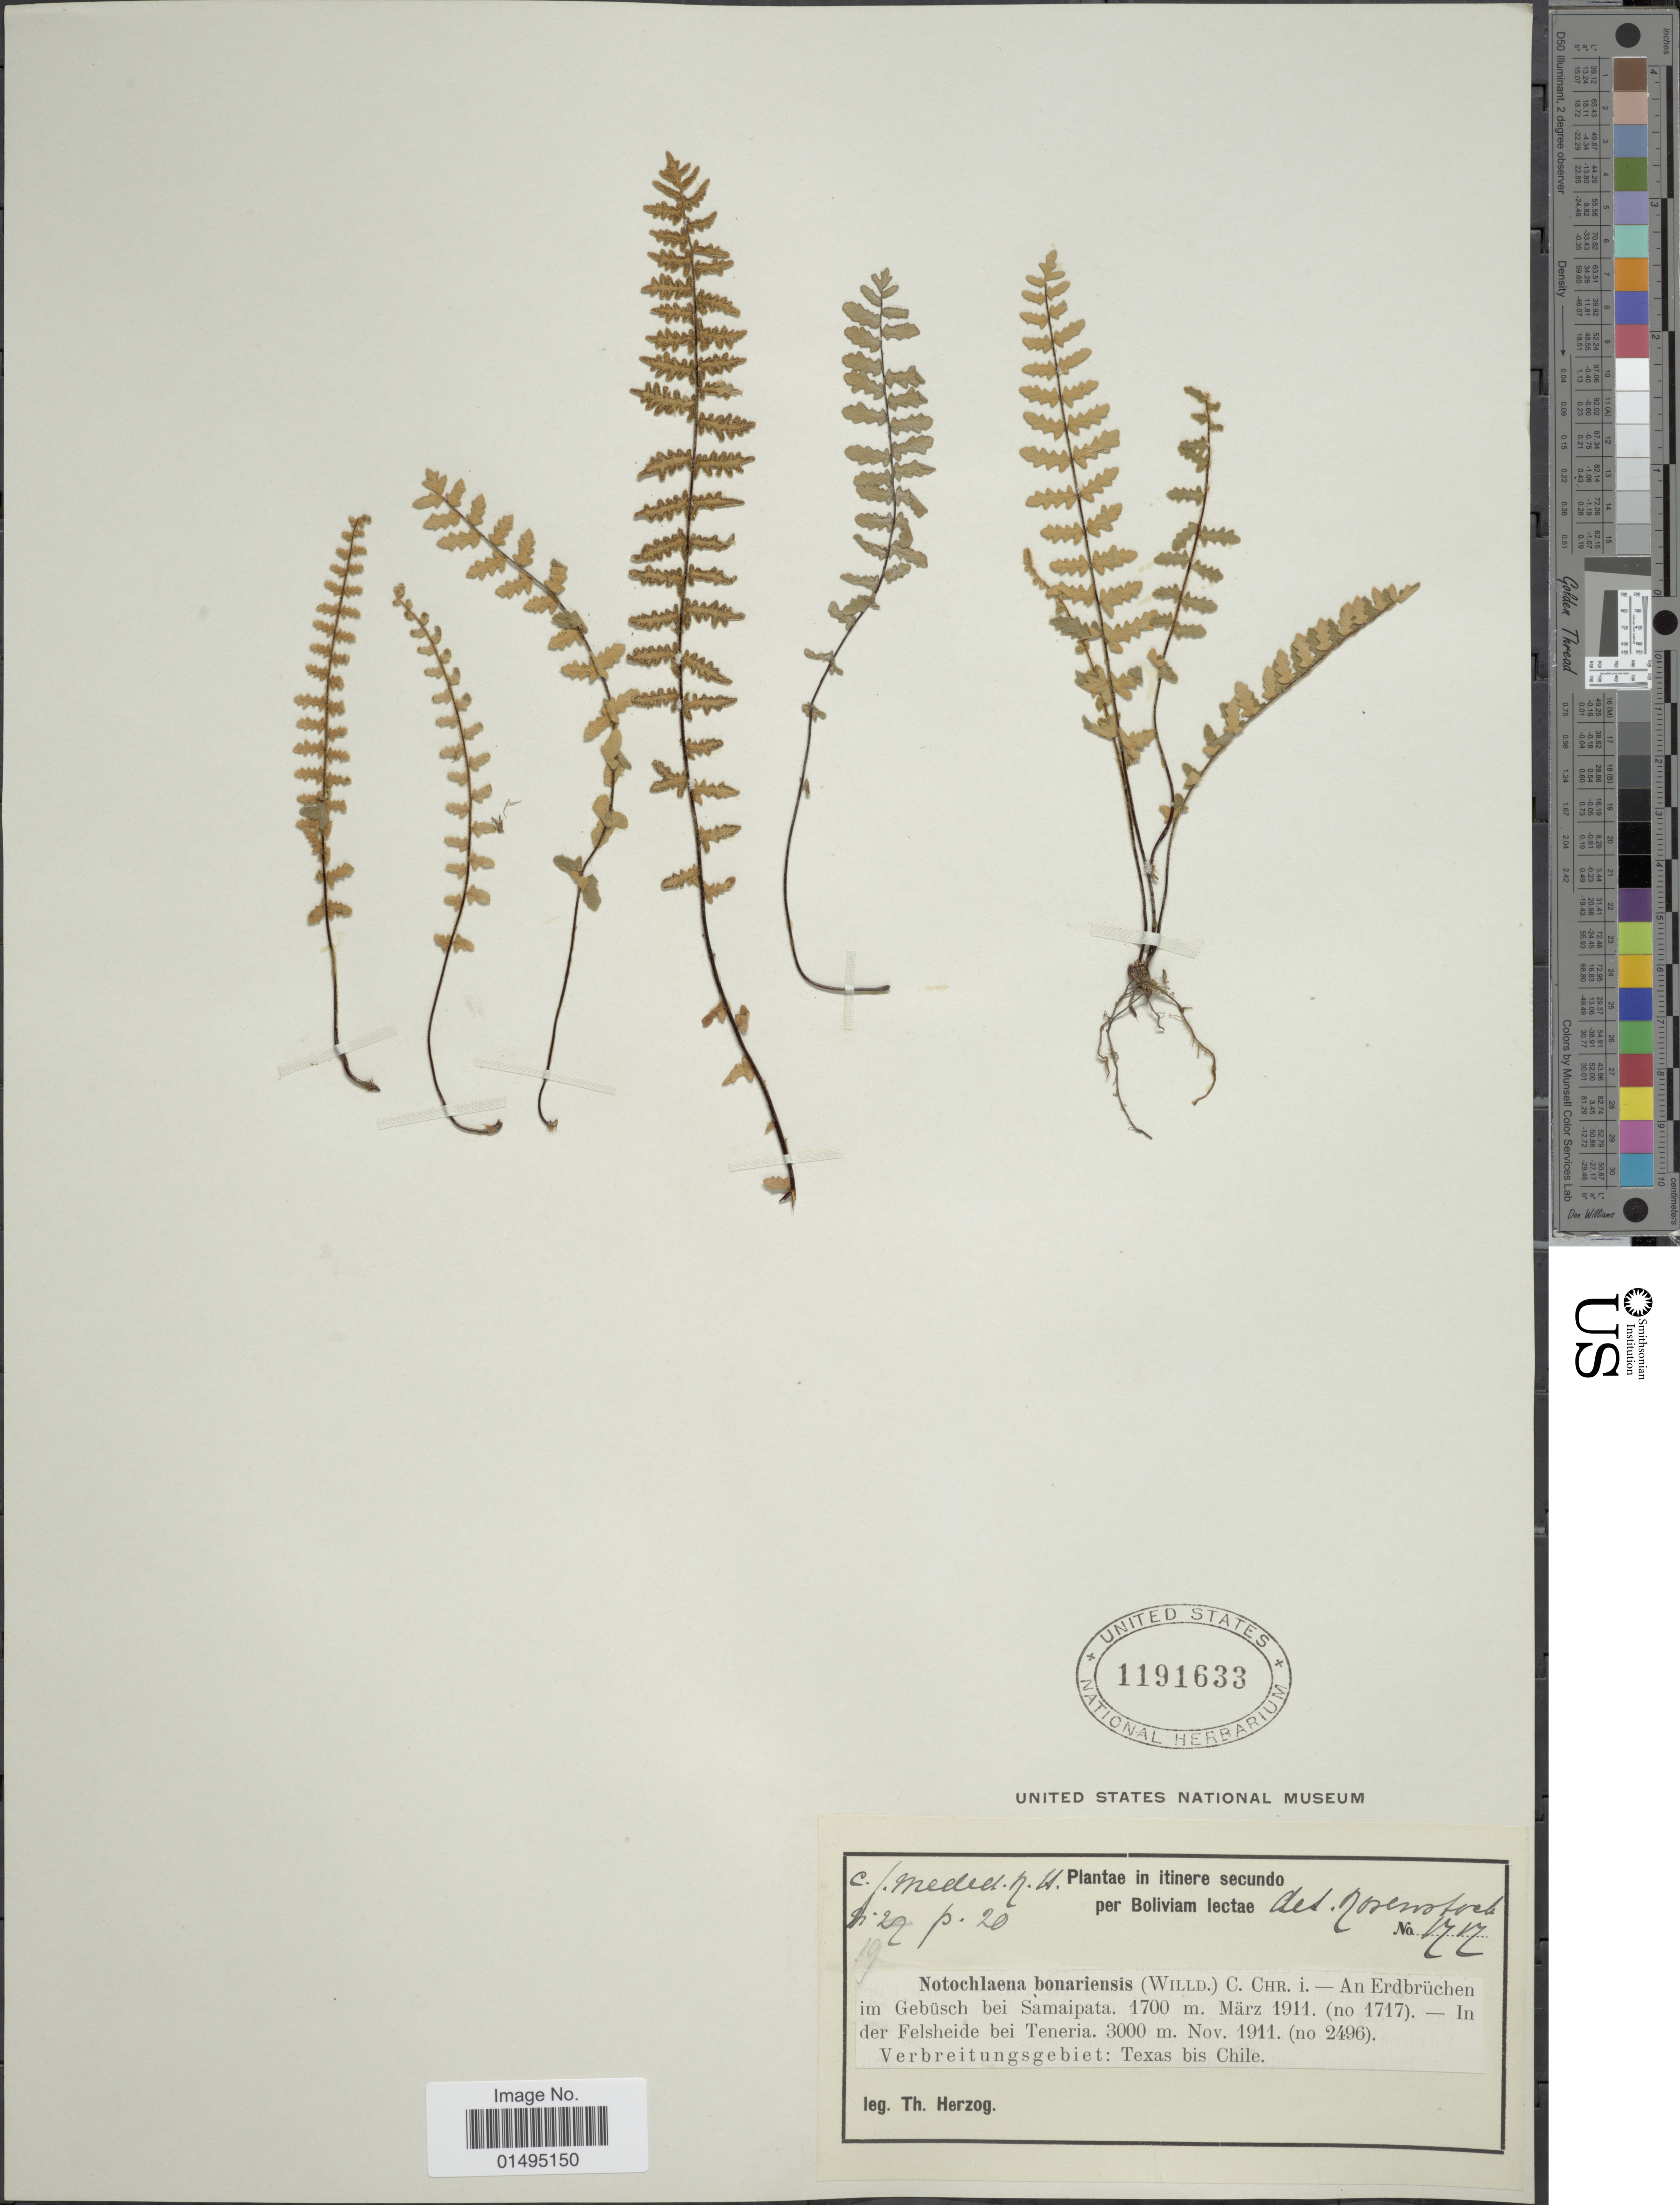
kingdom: Plantae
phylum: Tracheophyta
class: Polypodiopsida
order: Polypodiales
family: Pteridaceae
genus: Myriopteris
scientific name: Myriopteris aurea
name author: (Poir.) Grusz & Windham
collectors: T. K. J. Herzog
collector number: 1717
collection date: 1911-03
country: Bolivia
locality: An Erdbruchen im Gebusch bei Samaipata, Texas bis Chile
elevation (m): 1700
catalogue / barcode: US 1191633